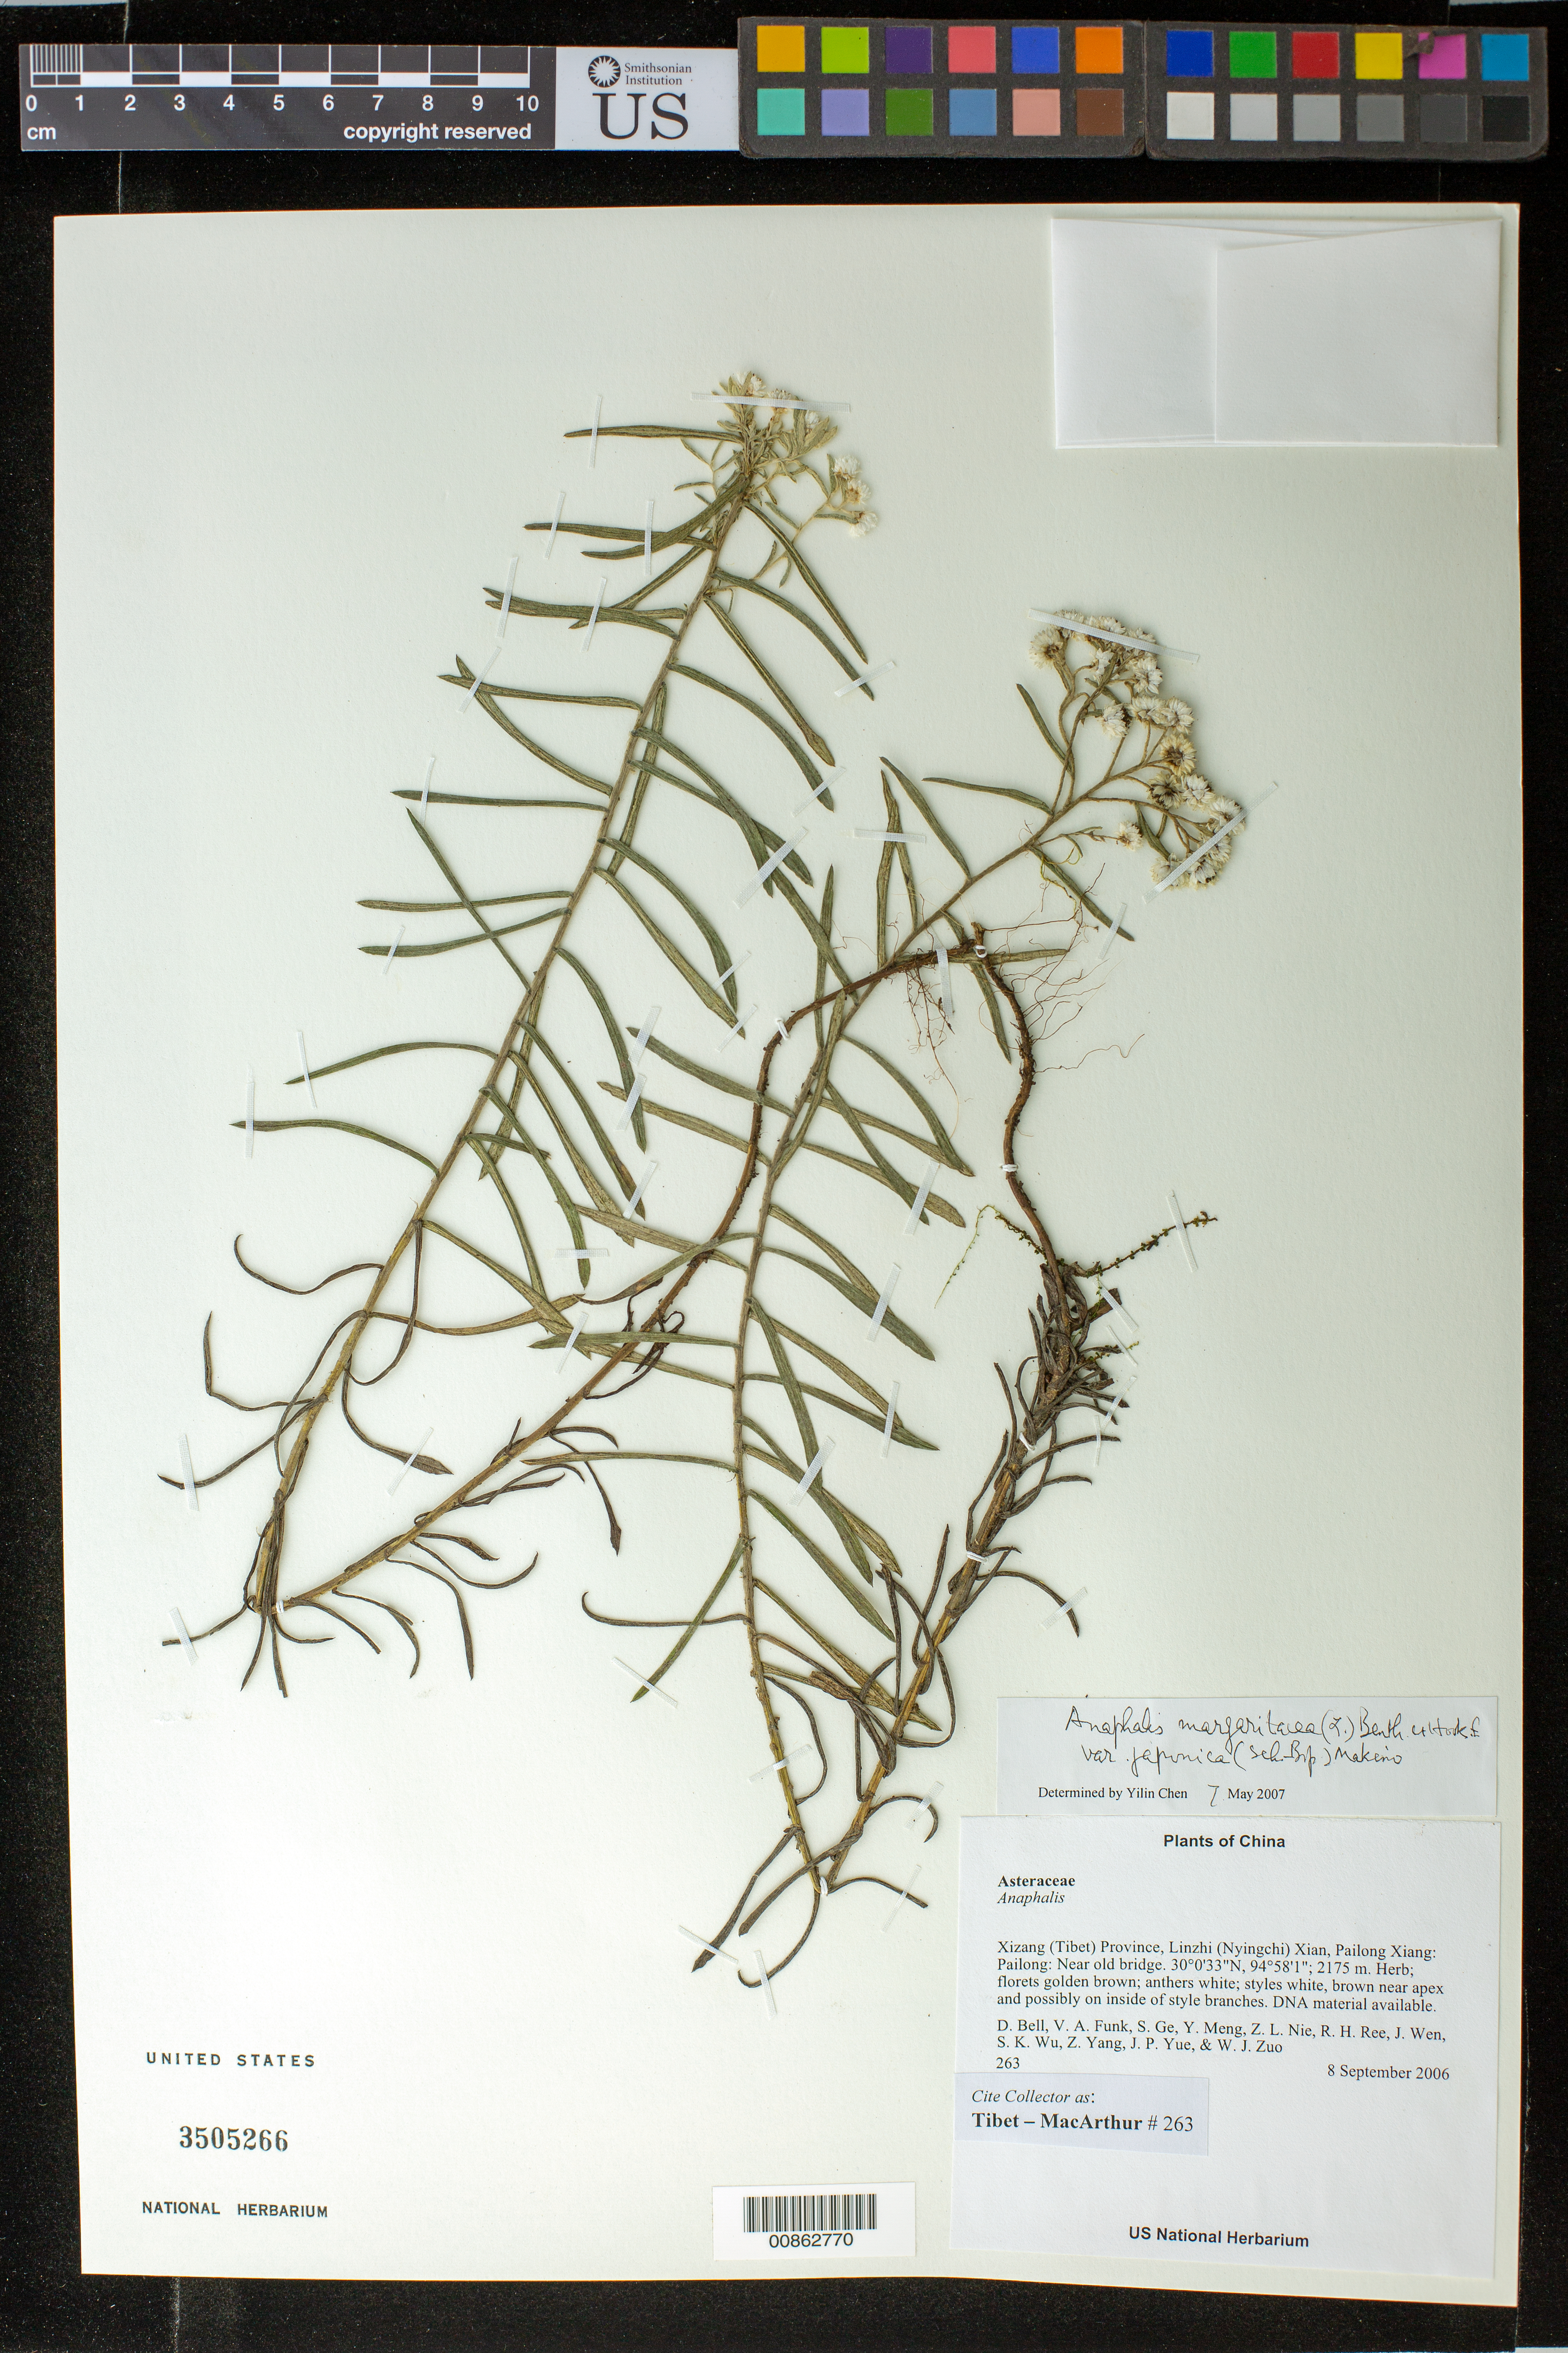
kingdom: Plantae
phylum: Tracheophyta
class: Magnoliopsida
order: Asterales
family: Asteraceae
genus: Anaphalis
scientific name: Anaphalis margaritacea var. japonica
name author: (Sch. Bip.) Makino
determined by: Yilin Chen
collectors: Tibet-MacArthur, D. A. Bell, V. Funk, S. Ge, Y. Meng, Z. Nie, R. Ree, J. Wen, S. K. Wu, Z. Yang, J. Yue & W. Zuo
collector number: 263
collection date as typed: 08 Sep 2006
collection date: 2006-09-08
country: China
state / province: Xizang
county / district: Linzhi (Nyingchi) Xian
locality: Pailong Xiang: Pailong. Near old bridge.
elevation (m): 2175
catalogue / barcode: US 3505266